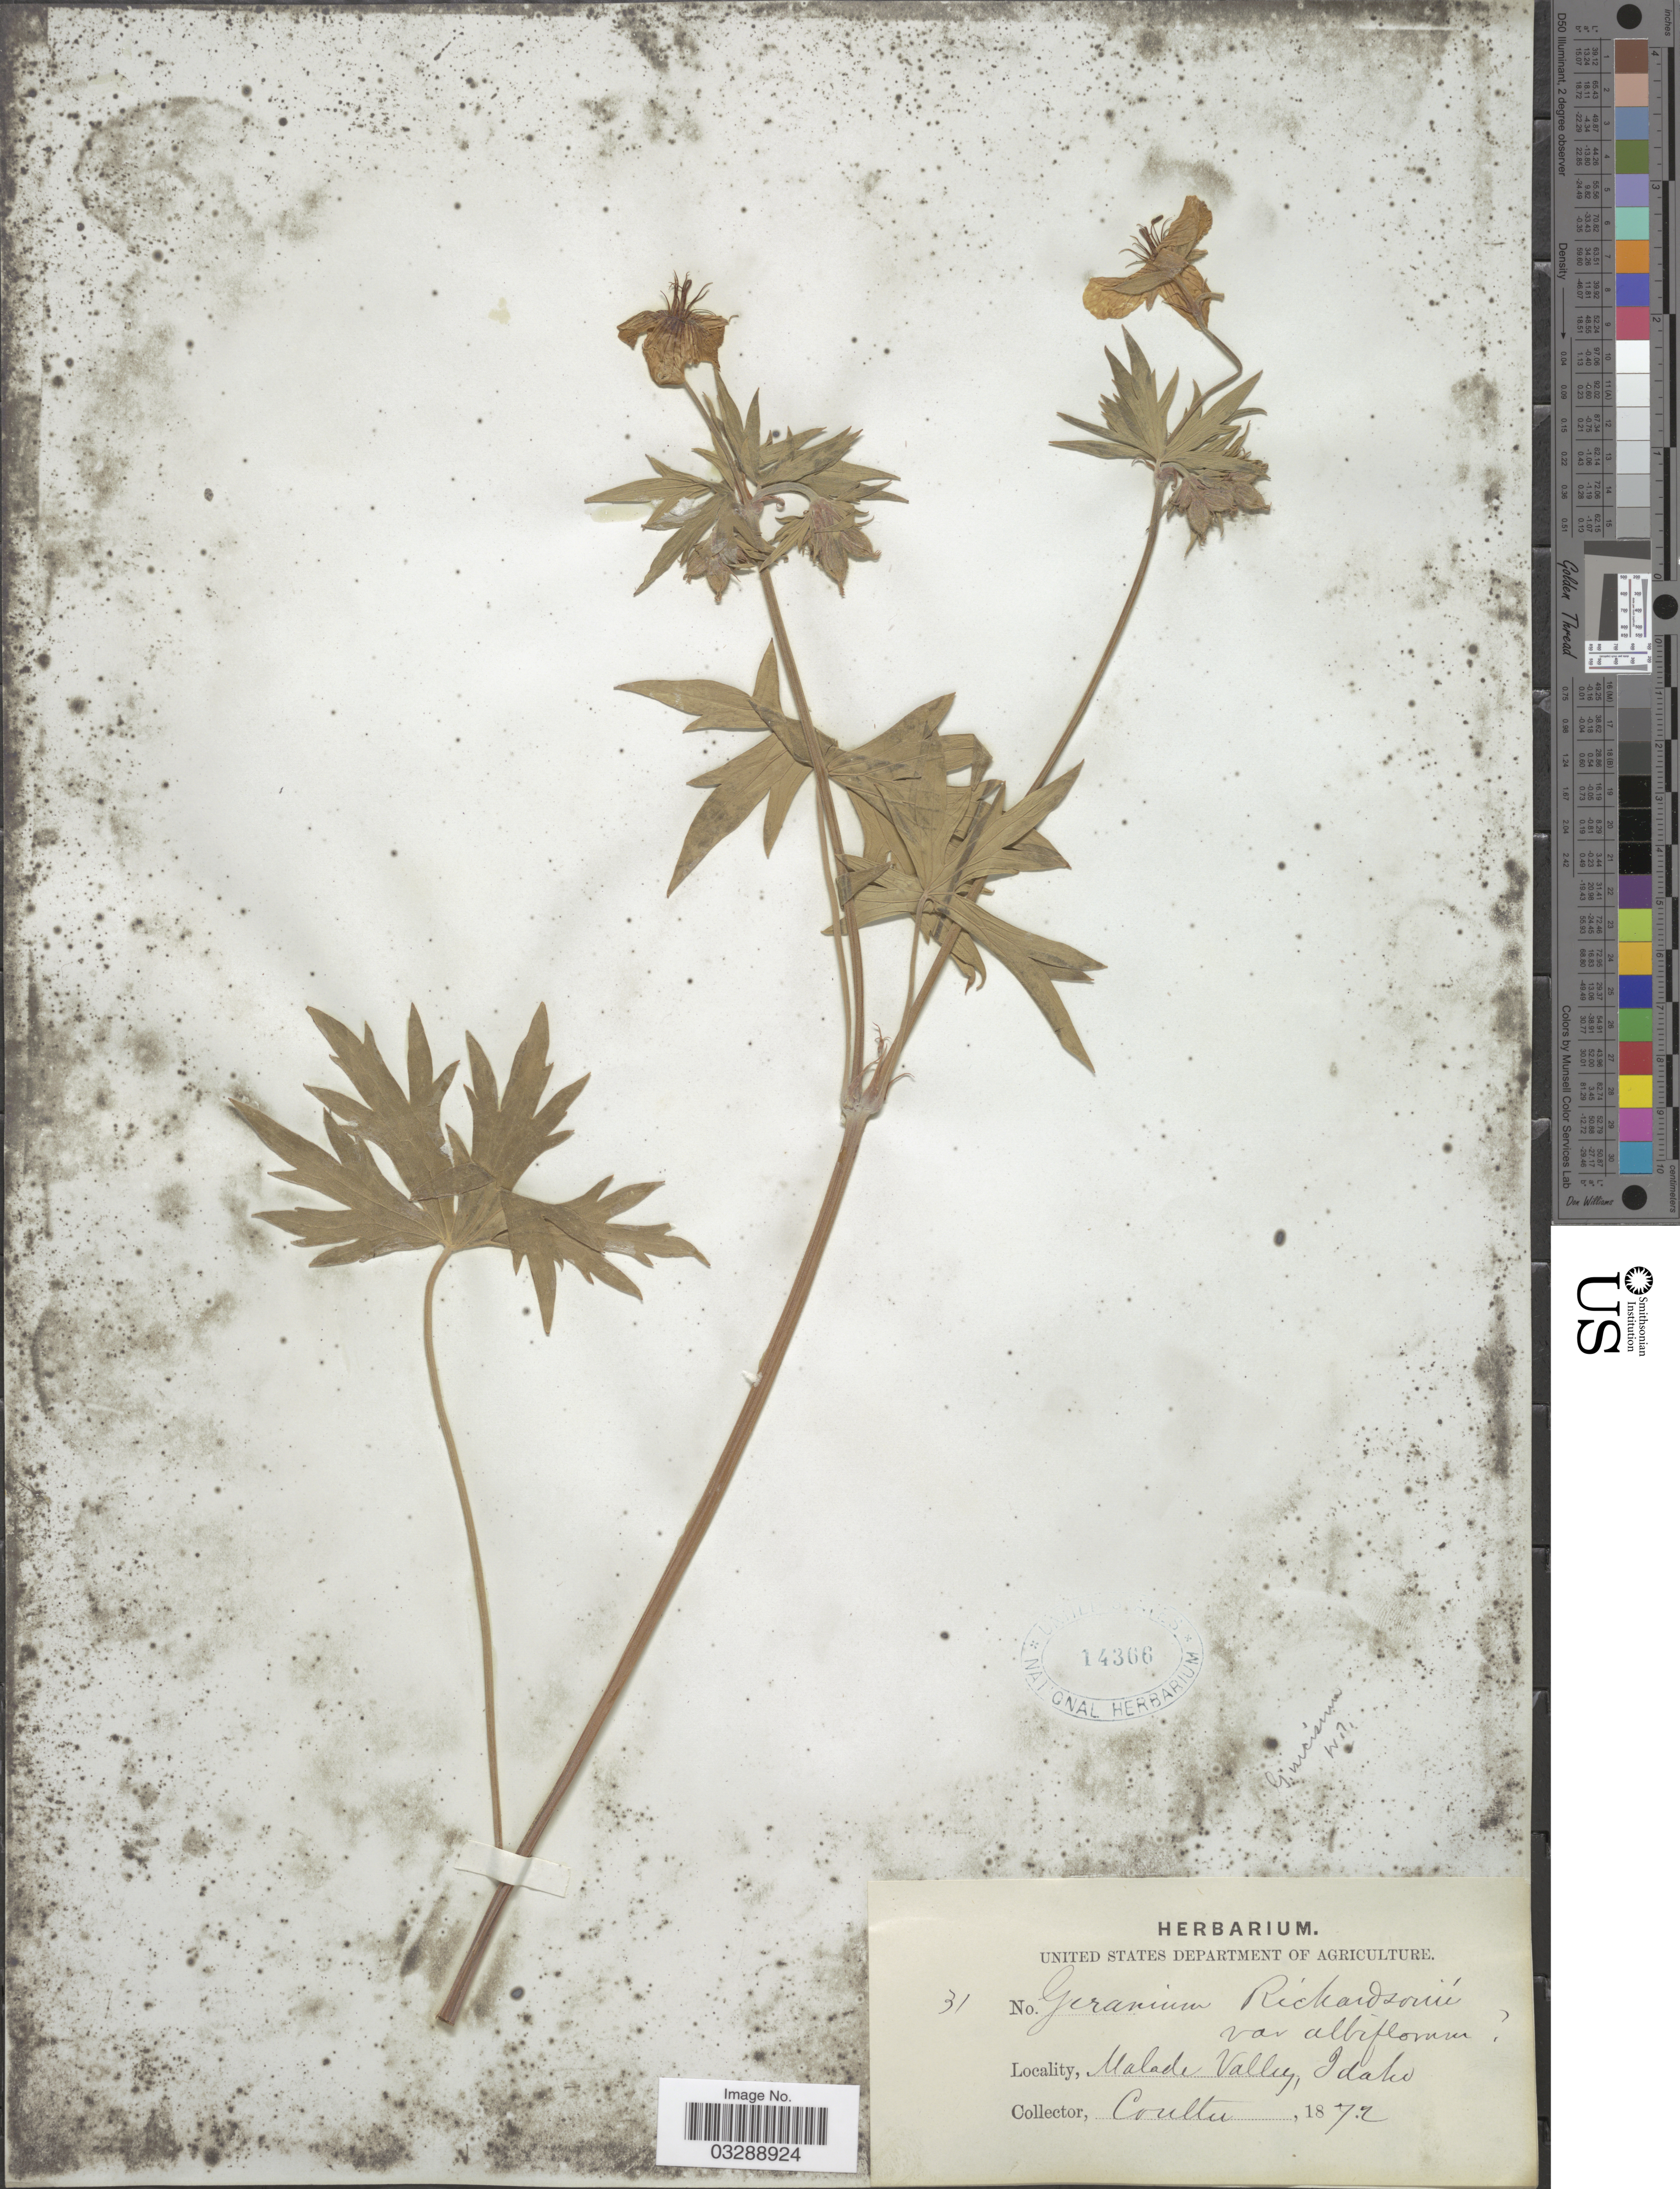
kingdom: Plantae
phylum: Tracheophyta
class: Magnoliopsida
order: Geraniales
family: Geraniaceae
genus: Geranium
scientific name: Geranium richardsonii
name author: Fisch. & Trautv.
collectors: -- Coulter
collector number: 31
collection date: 1872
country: United States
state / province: Idaho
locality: Malade Valley.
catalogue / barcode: US 14366